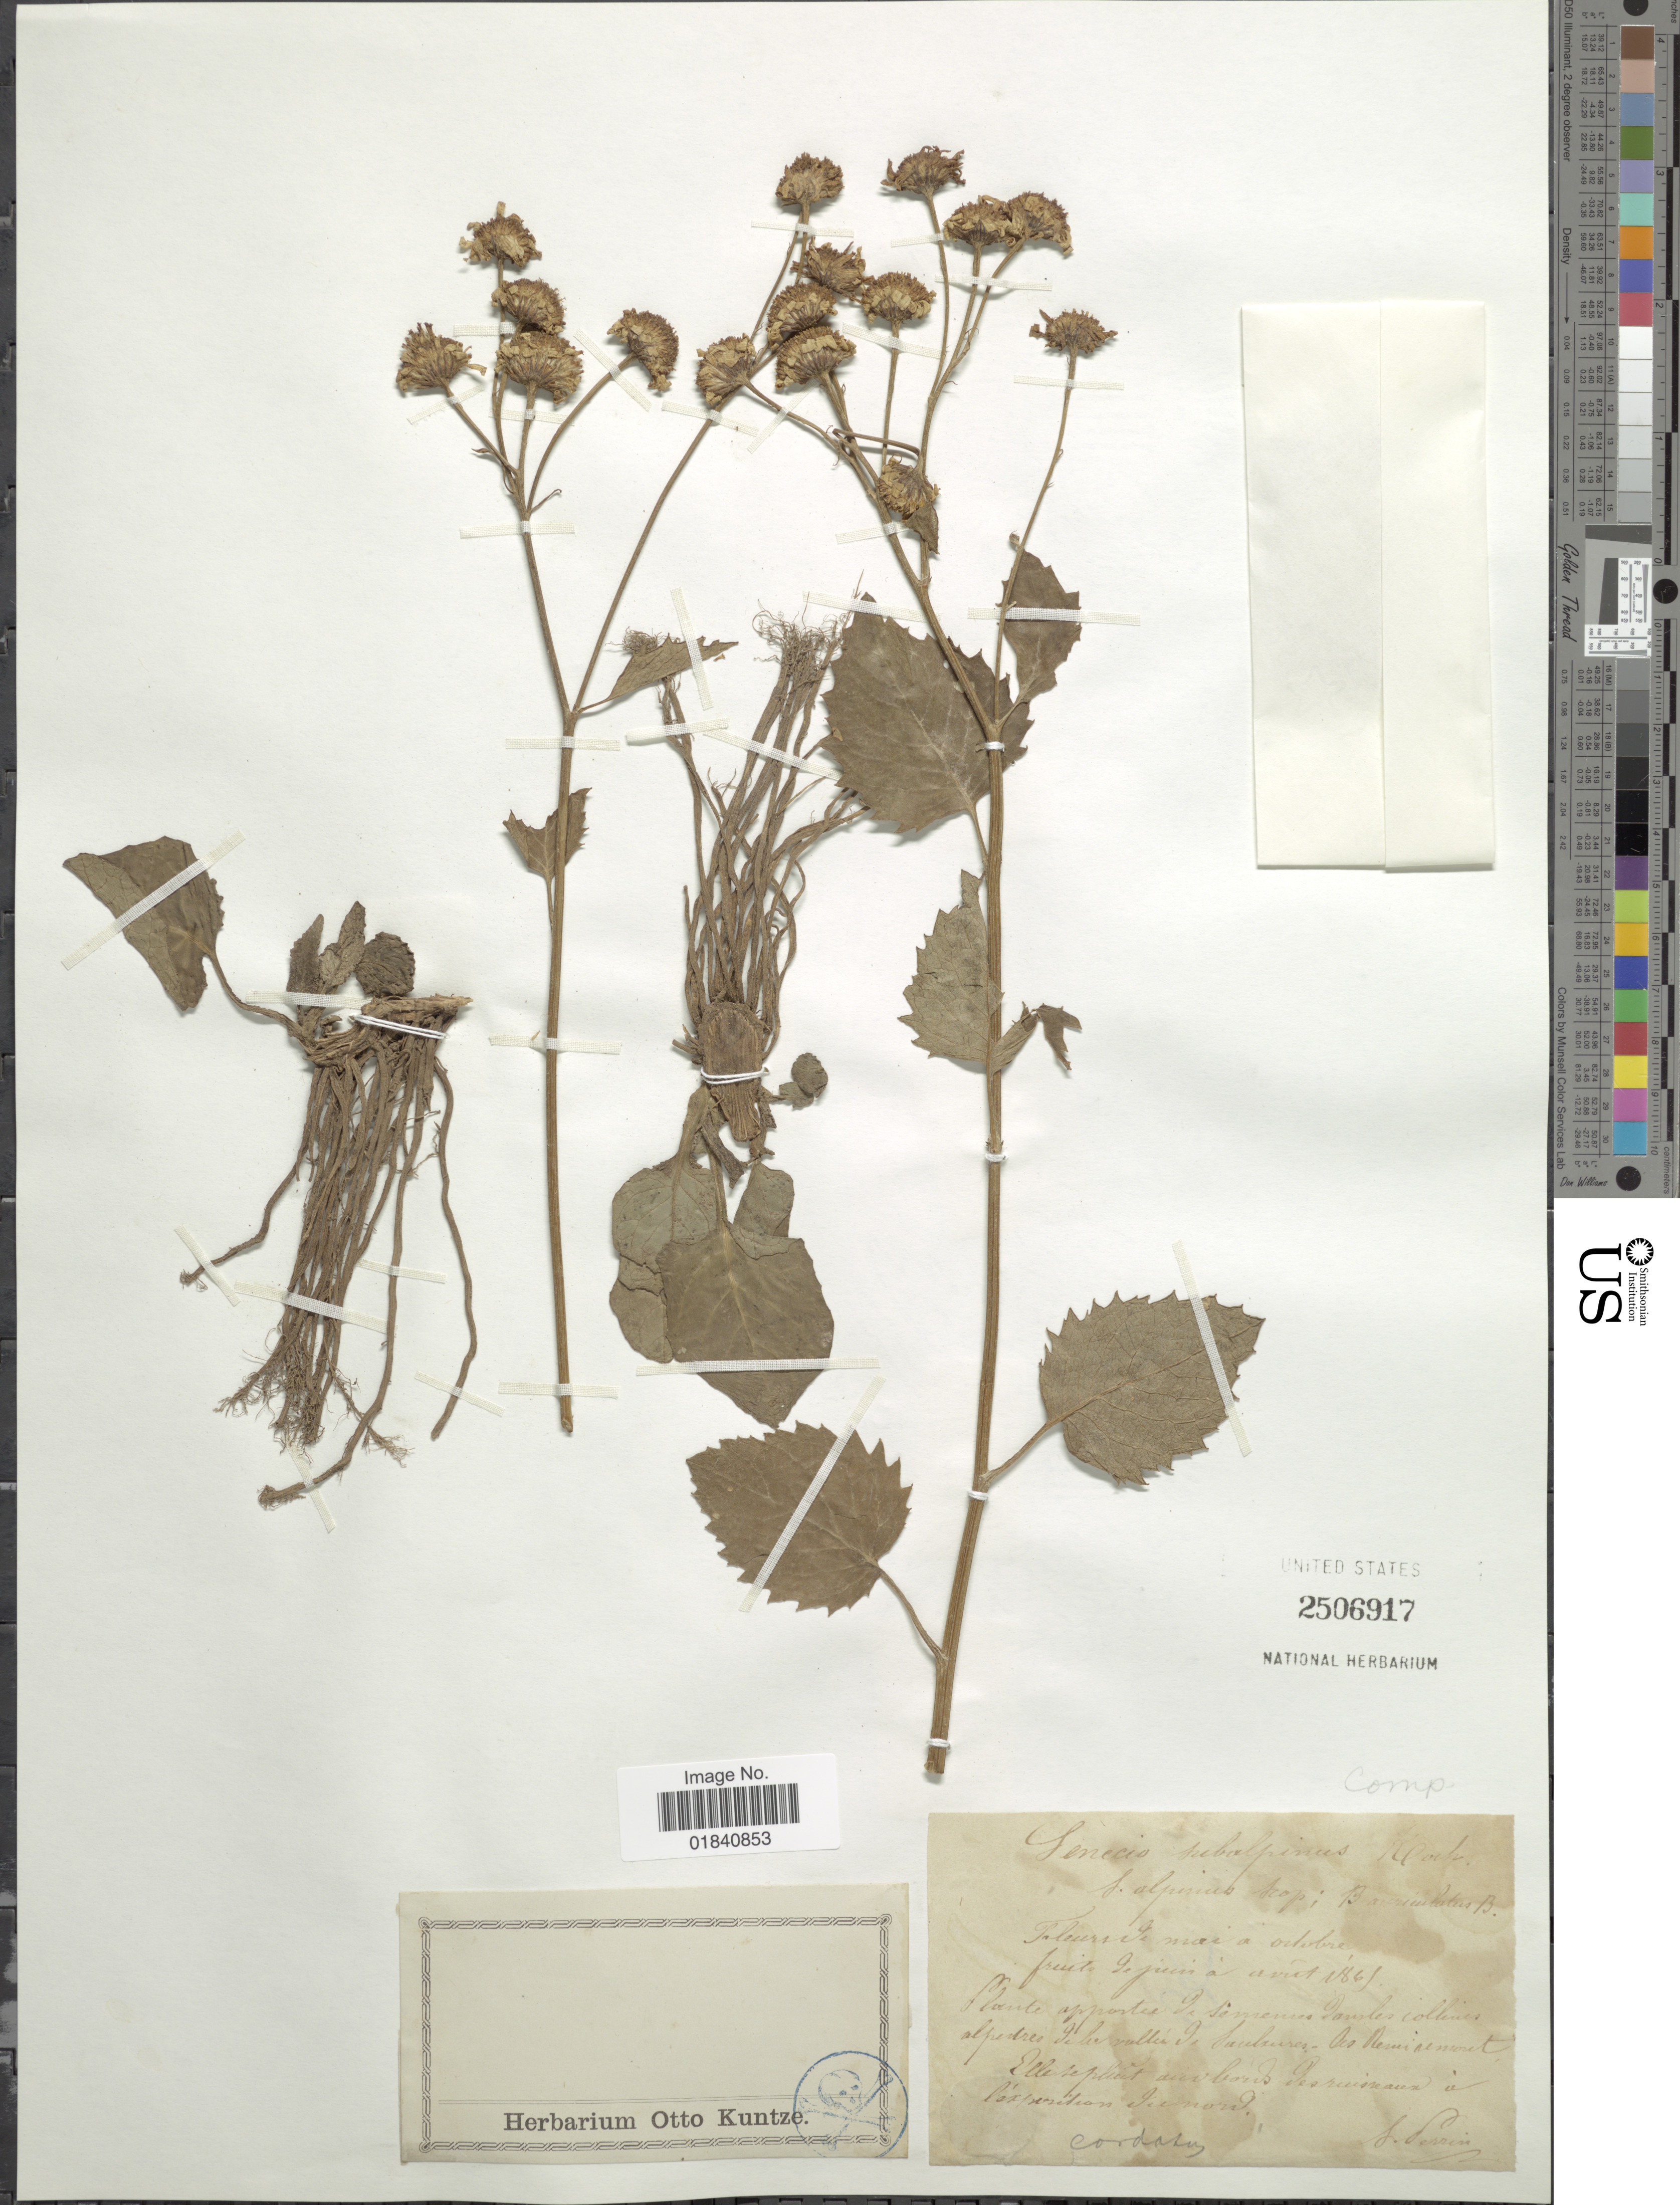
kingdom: Plantae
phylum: Tracheophyta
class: Magnoliopsida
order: Asterales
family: Asteraceae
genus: Senecio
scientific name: Senecio subalpinus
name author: W.D.J. Koch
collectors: S. Perrin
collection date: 1861-06/1861-08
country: France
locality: Vallee de Saulussen-Oes Remiremont. Ellesephiet auvborb Pesruisseaux a laxpendion Piemont [interpreted]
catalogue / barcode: US 2506917